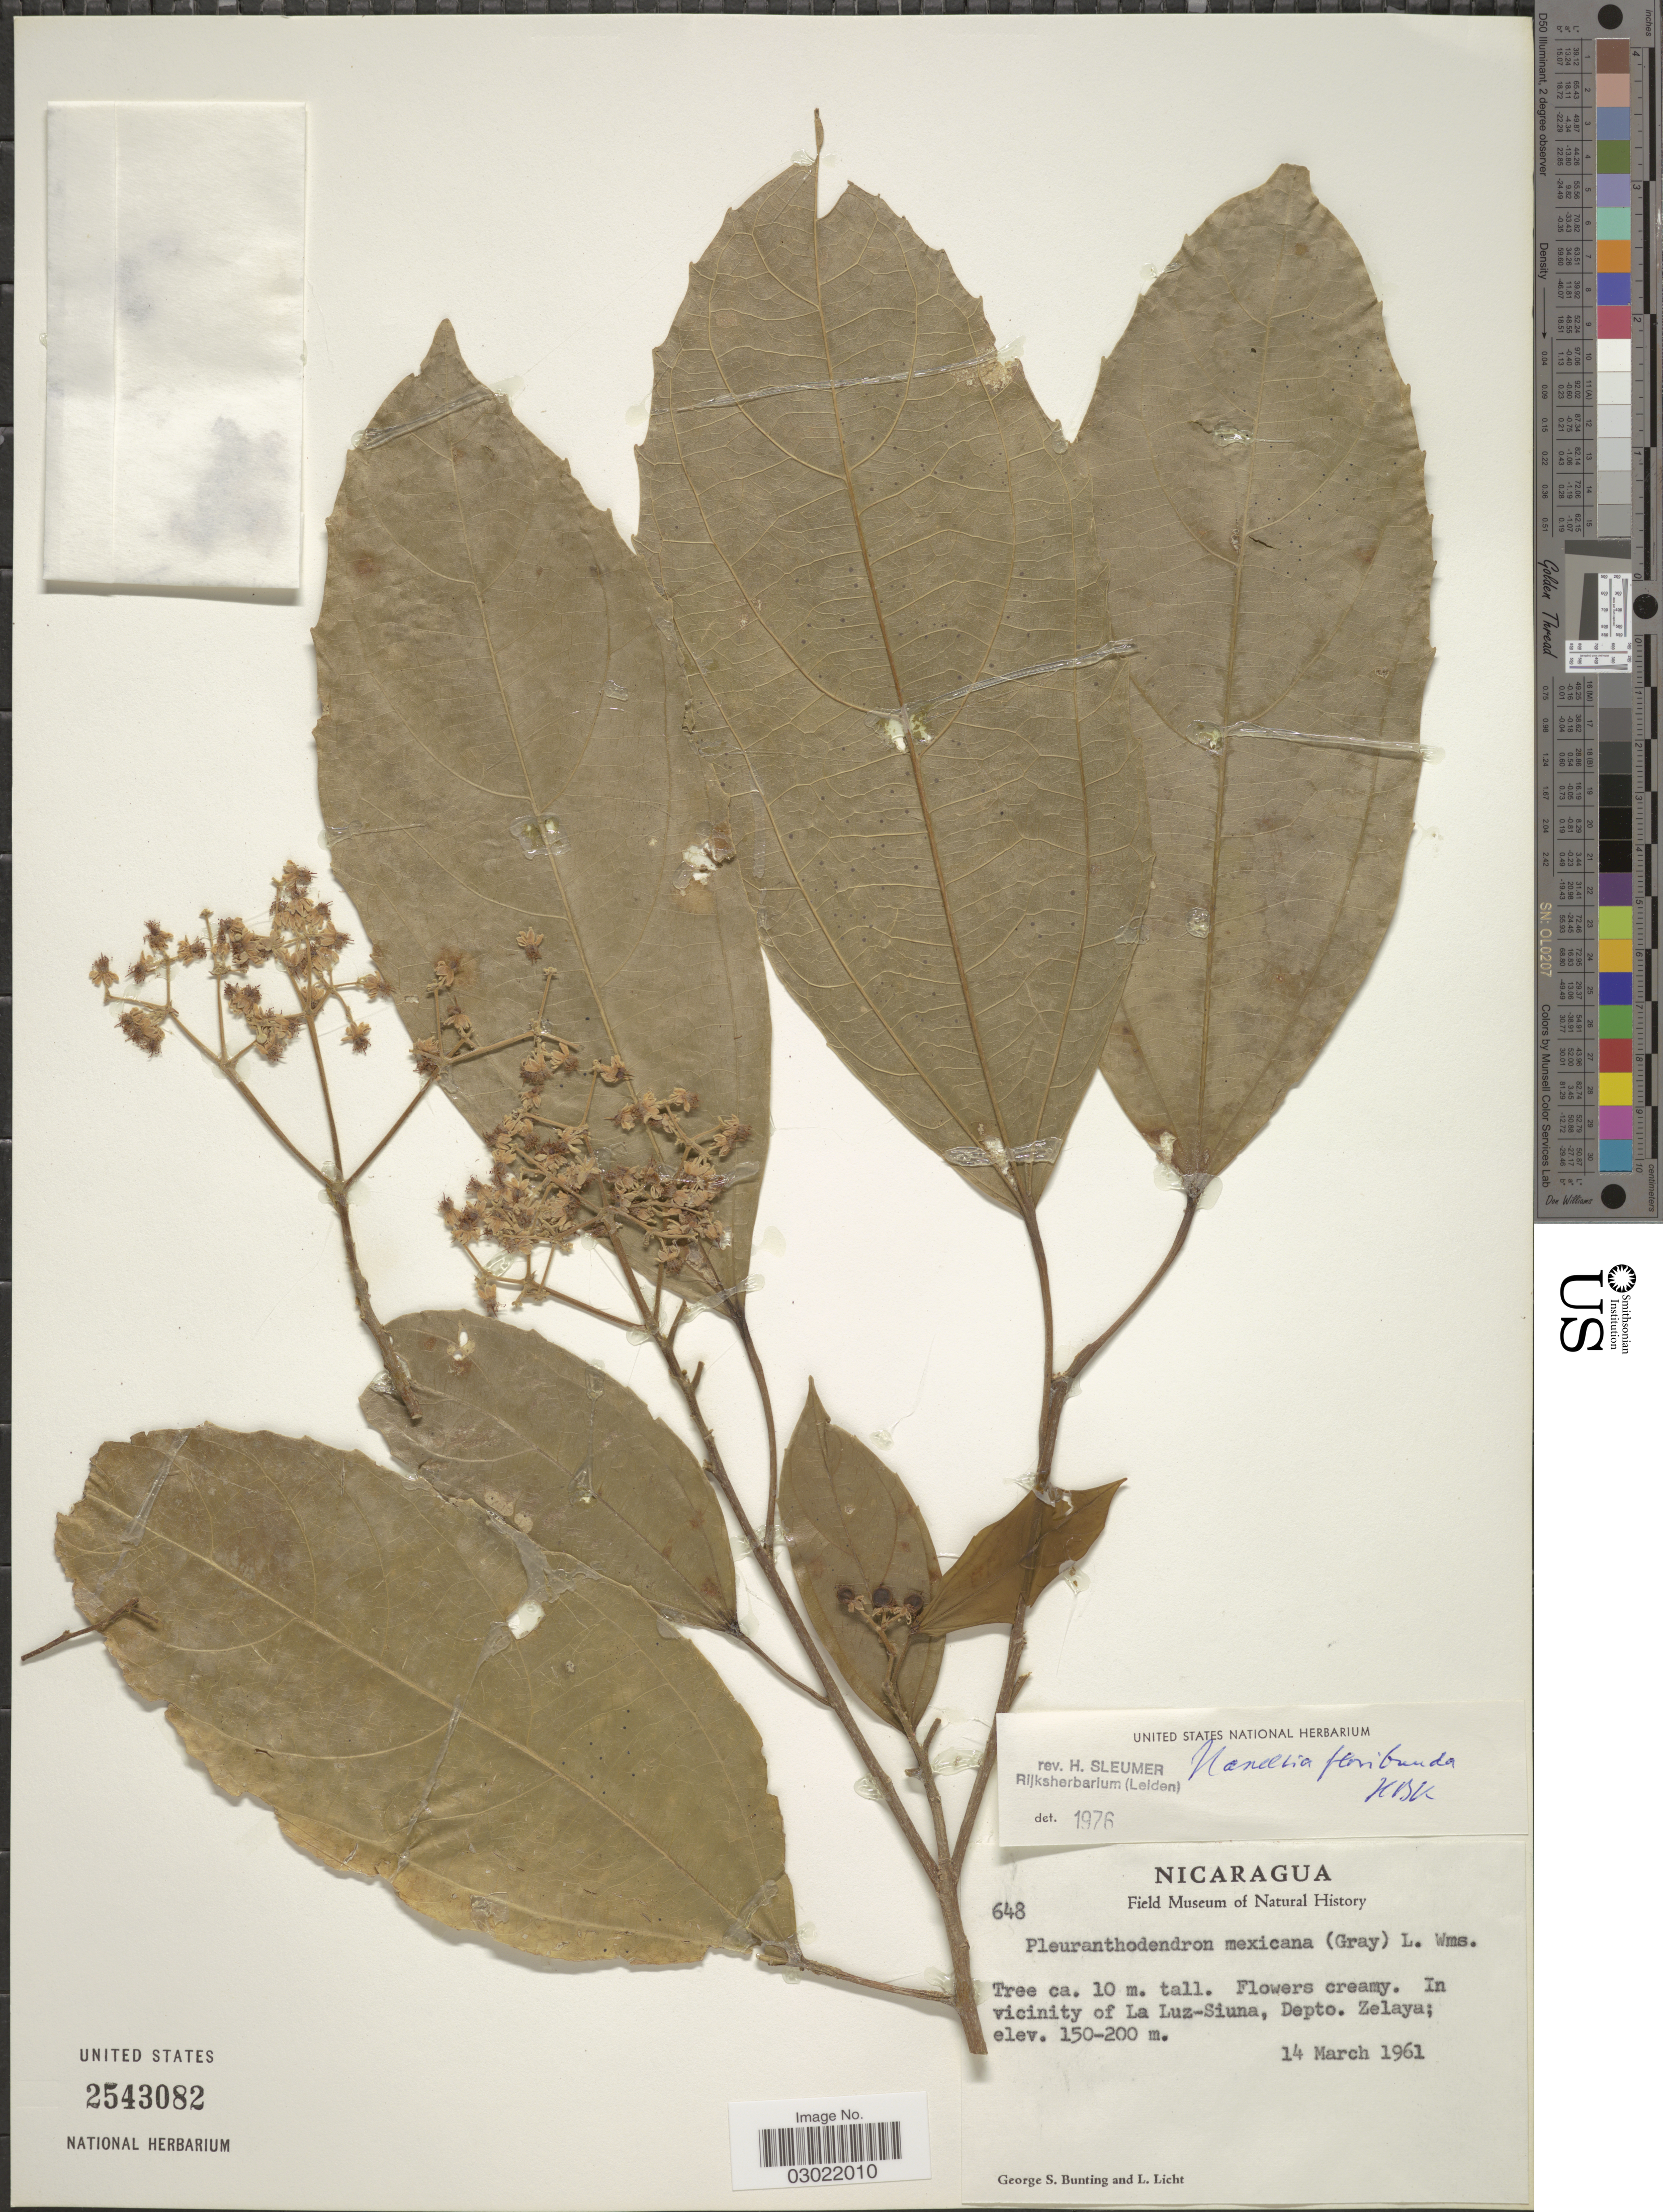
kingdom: Plantae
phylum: Tracheophyta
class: Magnoliopsida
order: Malpighiales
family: Salicaceae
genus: Hasseltia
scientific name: Hasseltia floribunda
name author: Kunth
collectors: G. S. Bunting & L. Licht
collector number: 648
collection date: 1961-03-14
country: Nicaragua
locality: In vicinity of La Luz-Siuna, Depto. Zelaya.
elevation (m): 150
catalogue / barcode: US 2543082